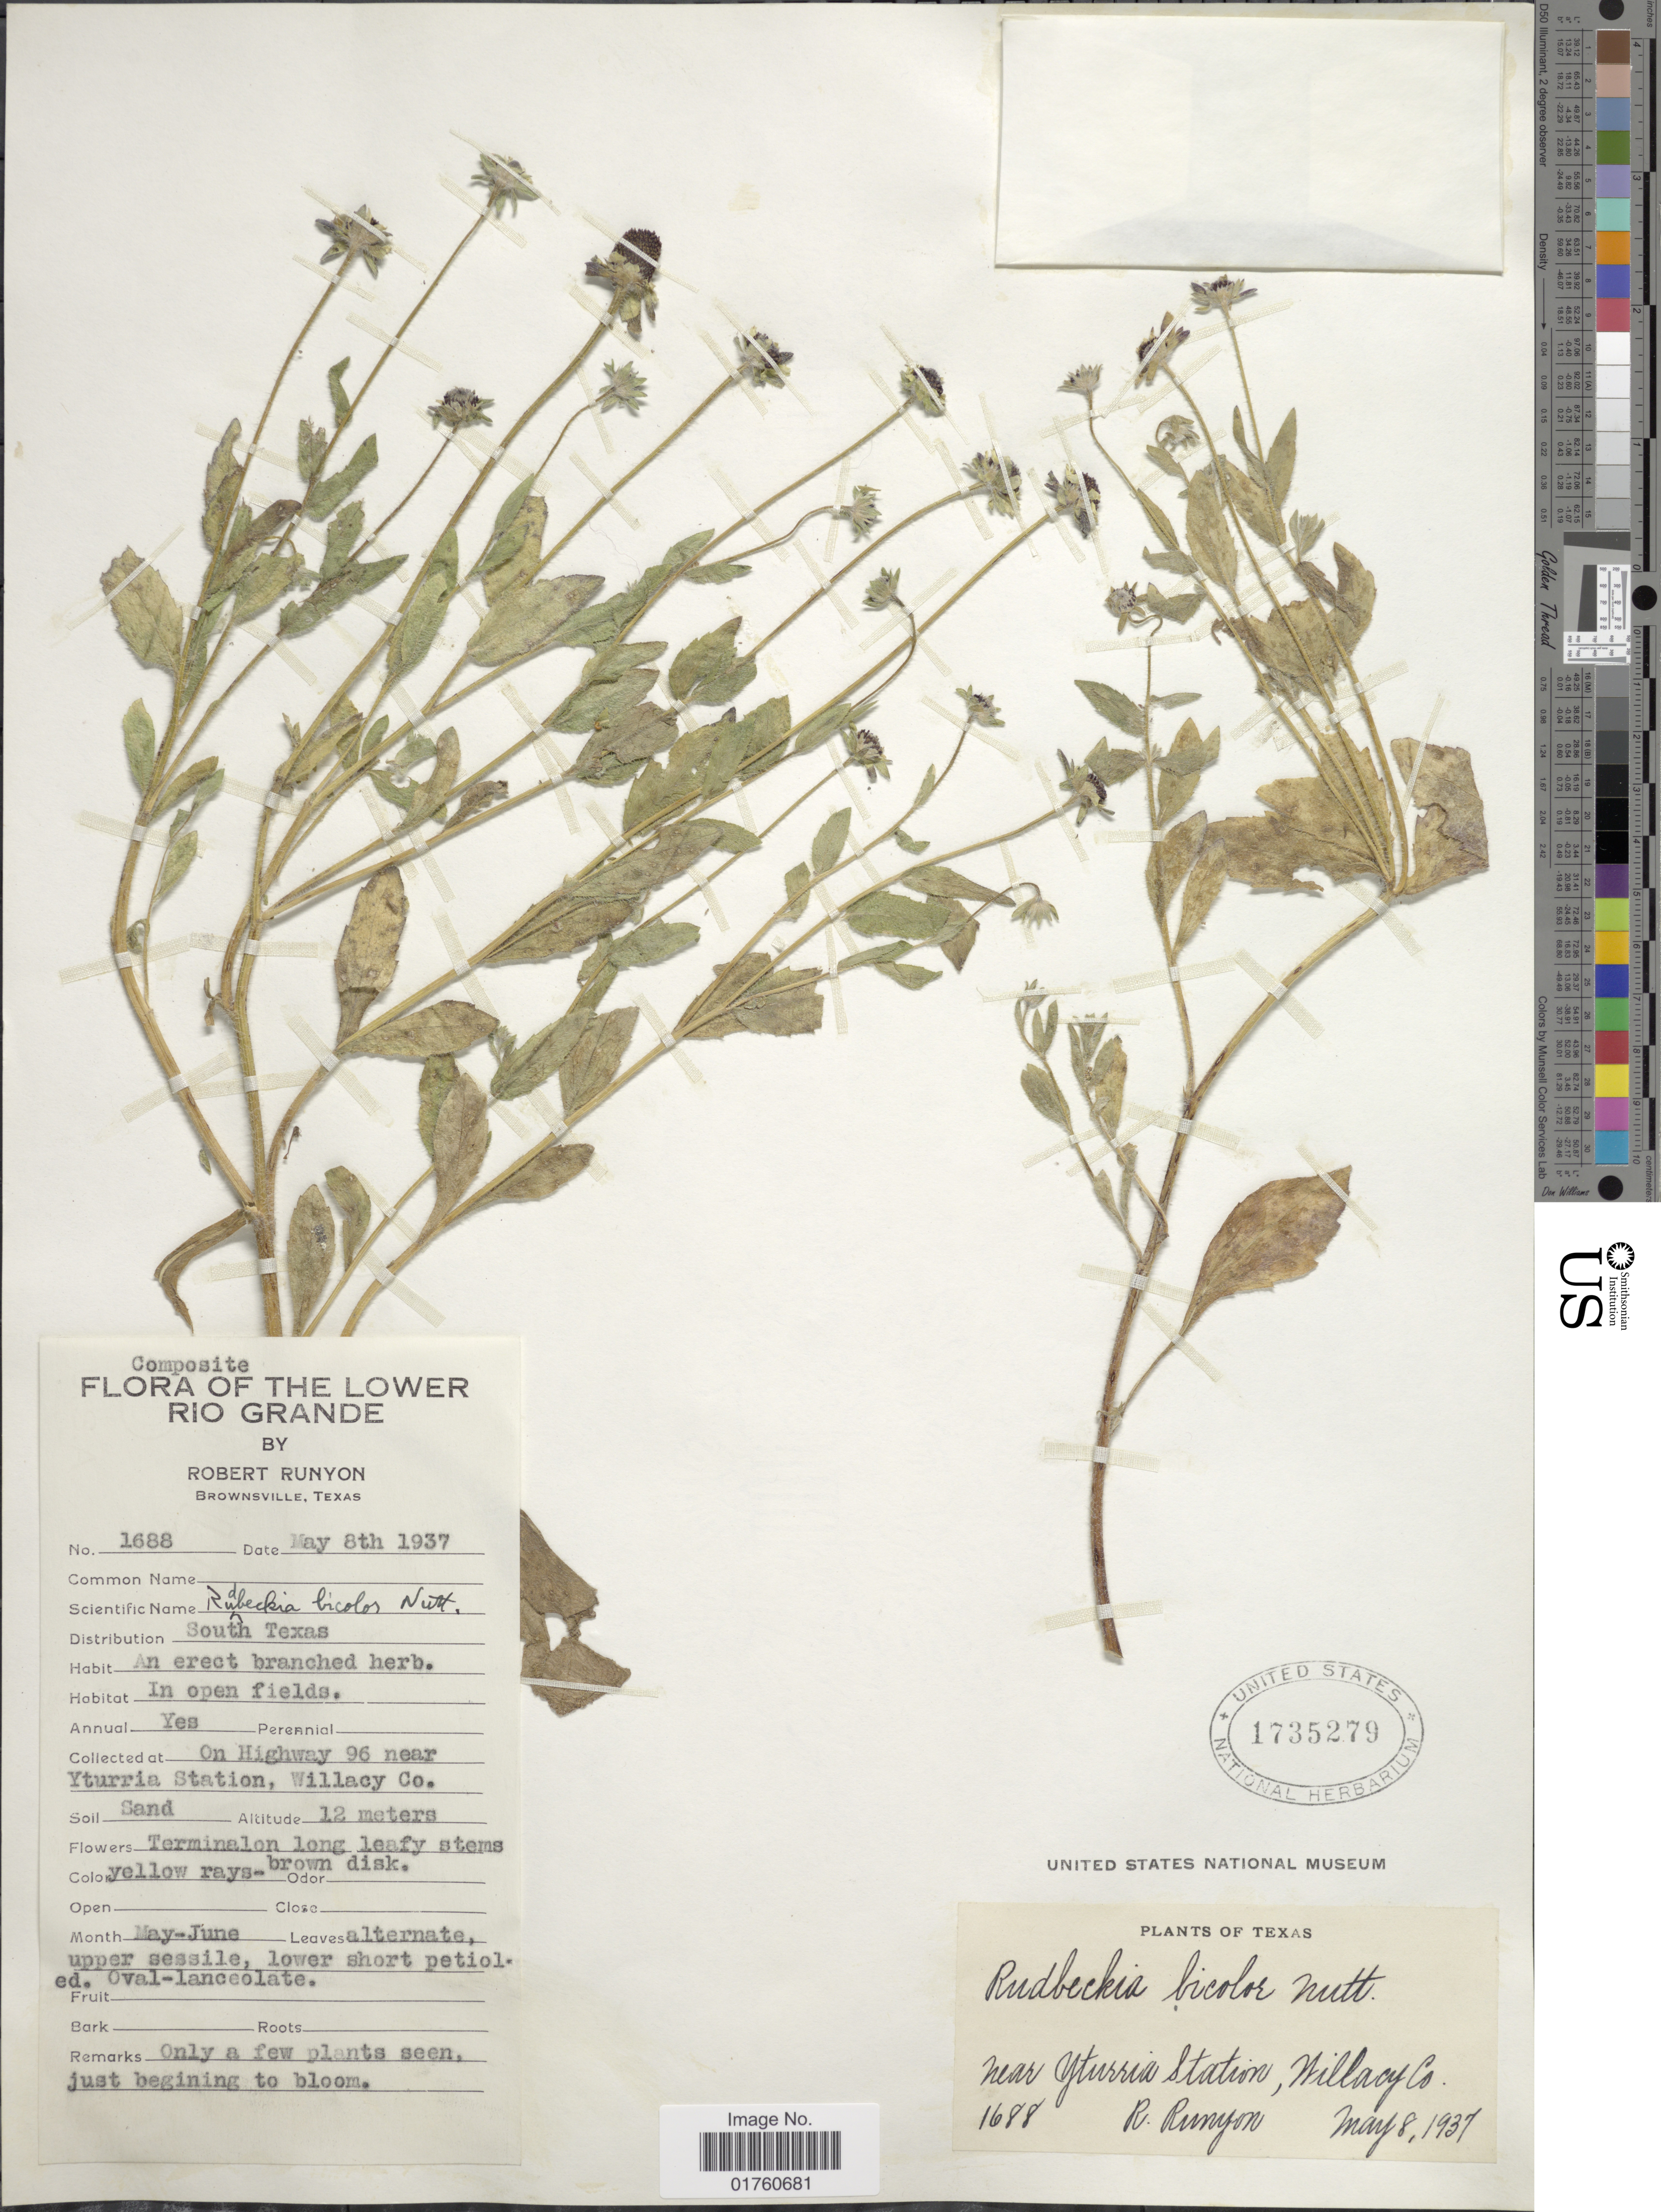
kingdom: Plantae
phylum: Tracheophyta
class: Magnoliopsida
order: Asterales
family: Asteraceae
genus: Rudbeckia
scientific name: Rudbeckia bicolor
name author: Nutt.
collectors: R. Runyon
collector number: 1688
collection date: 1937-05-08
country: United States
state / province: Texas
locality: South Texas, In open fields, On highway 96 near Yturria Station, Willacy Co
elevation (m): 12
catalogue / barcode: US 1735279